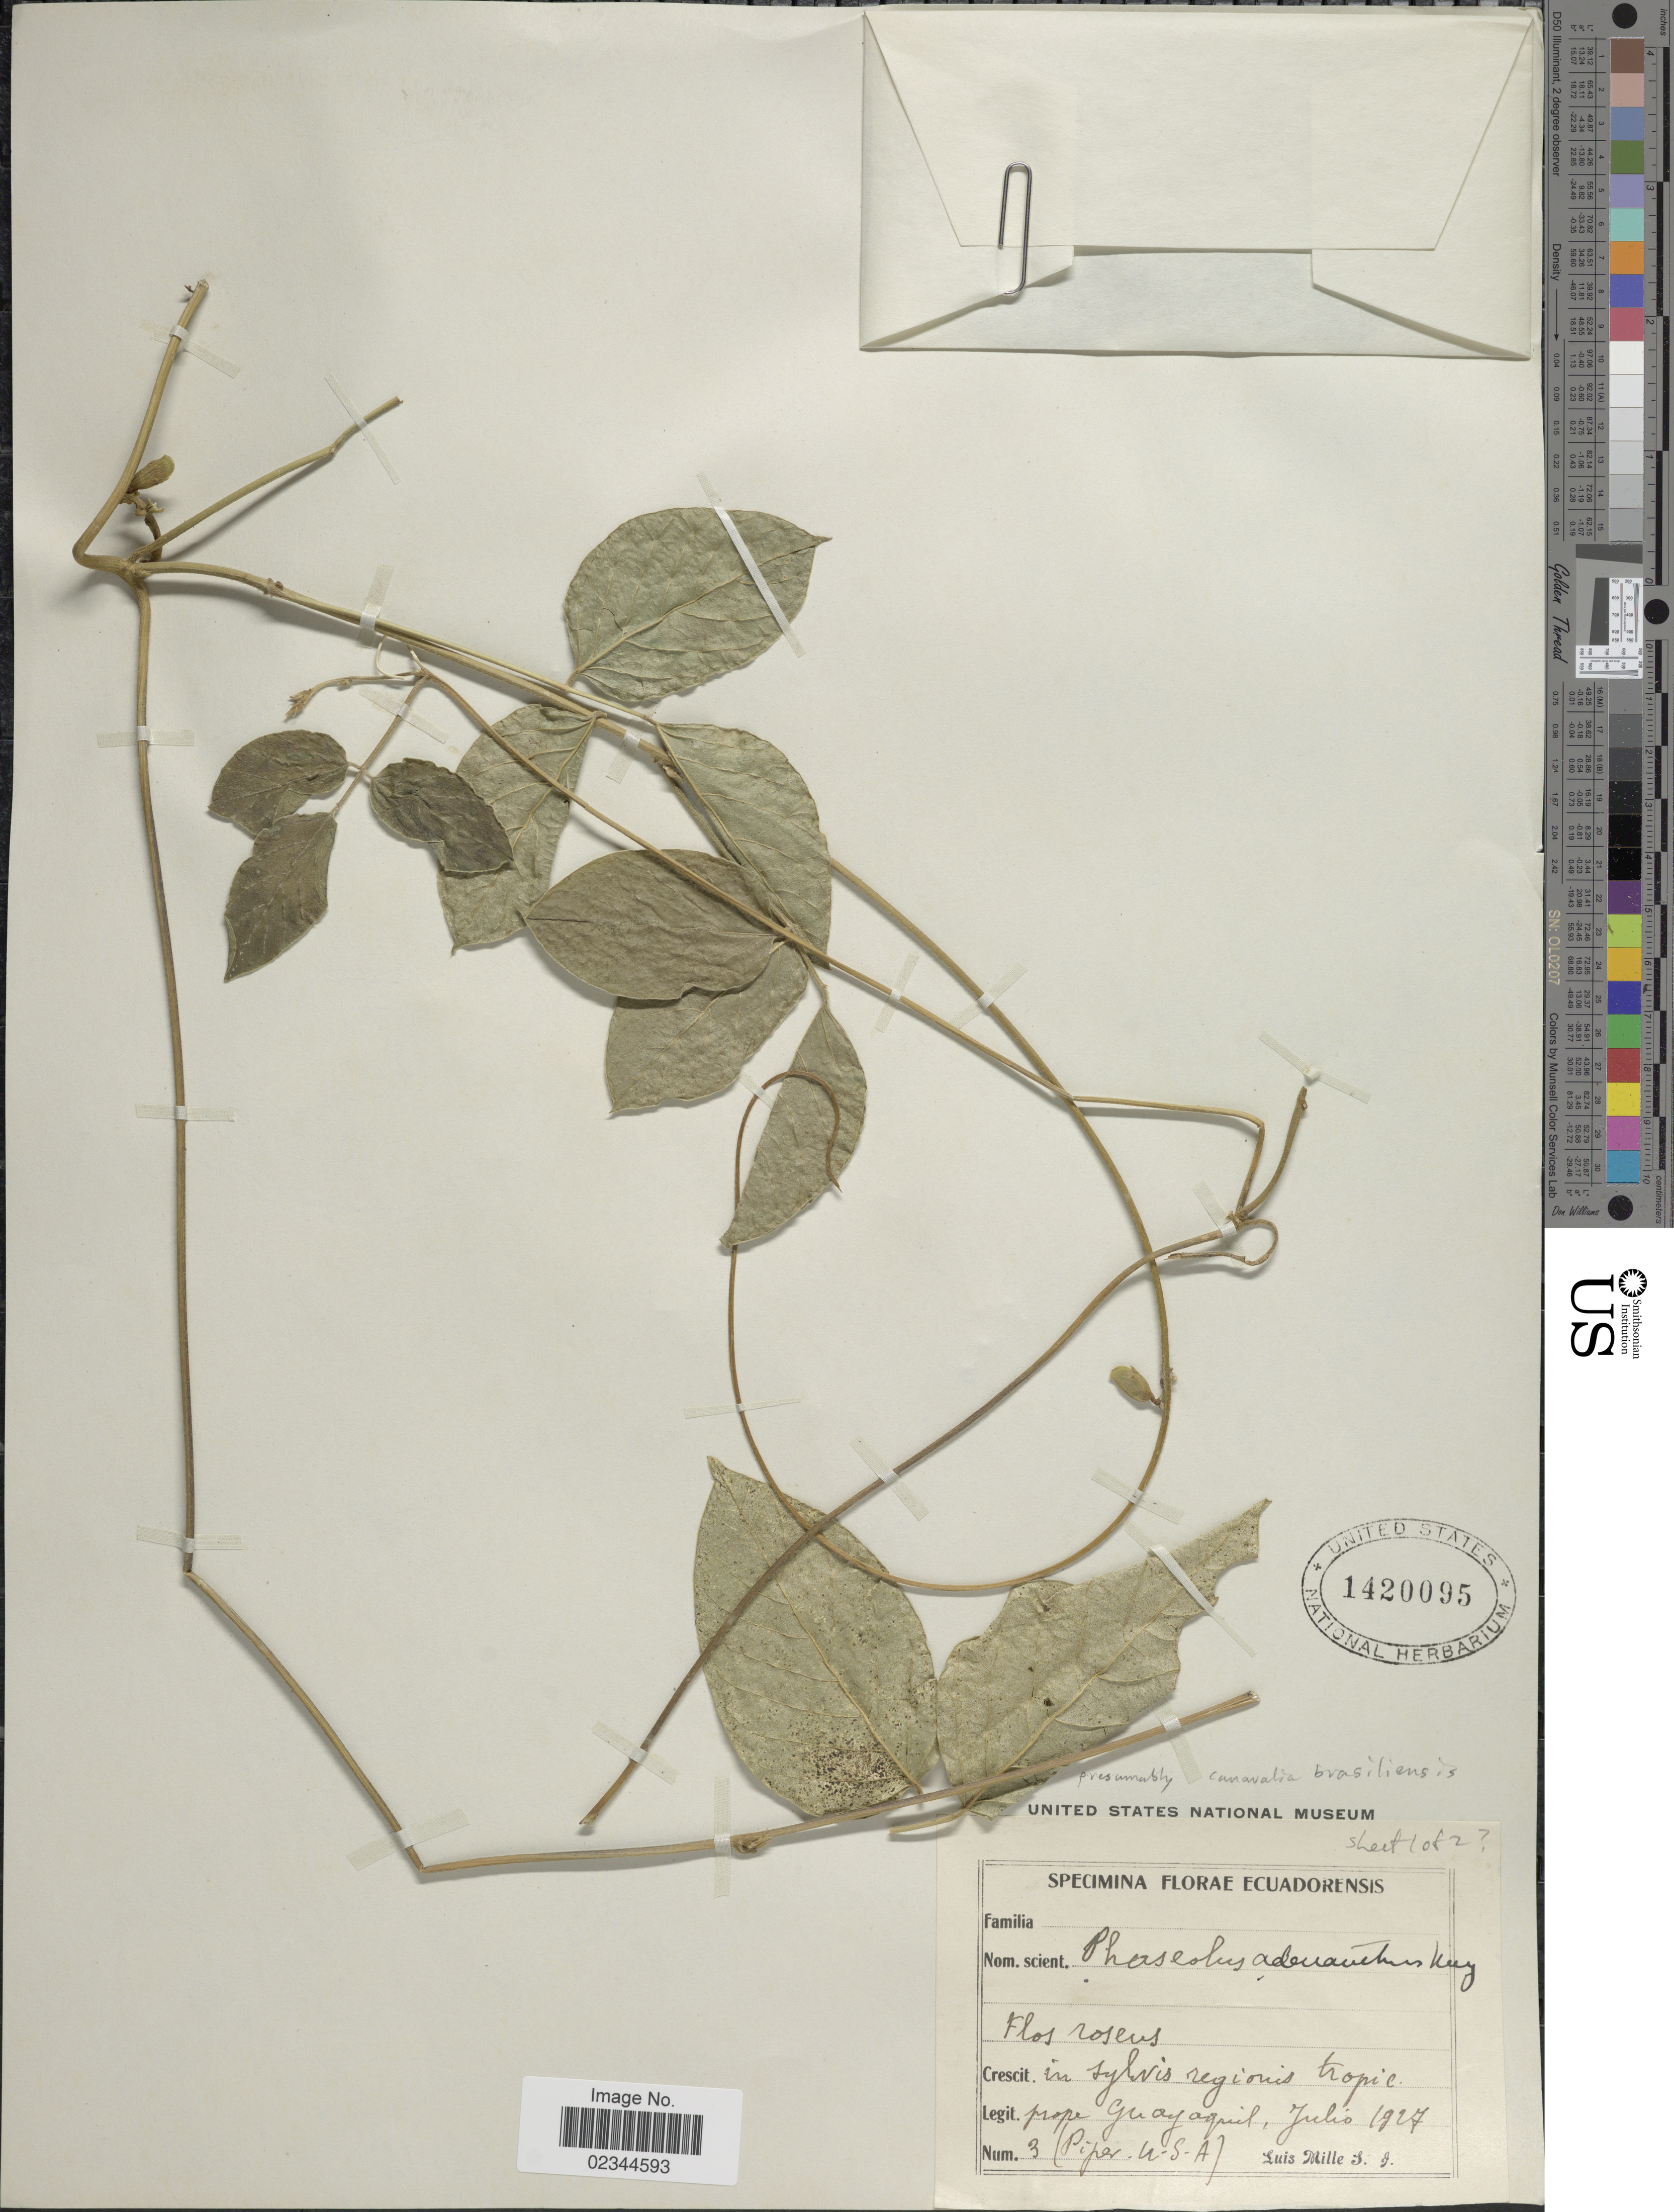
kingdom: Plantae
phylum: Tracheophyta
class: Magnoliopsida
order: Fabales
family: Fabaceae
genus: Canavalia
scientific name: Canavalia brasiliensis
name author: Mart. ex Benth.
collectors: L. Mille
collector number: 3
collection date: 1927-07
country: Ecuador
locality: Prope Guayaquil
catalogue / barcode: US 1420095